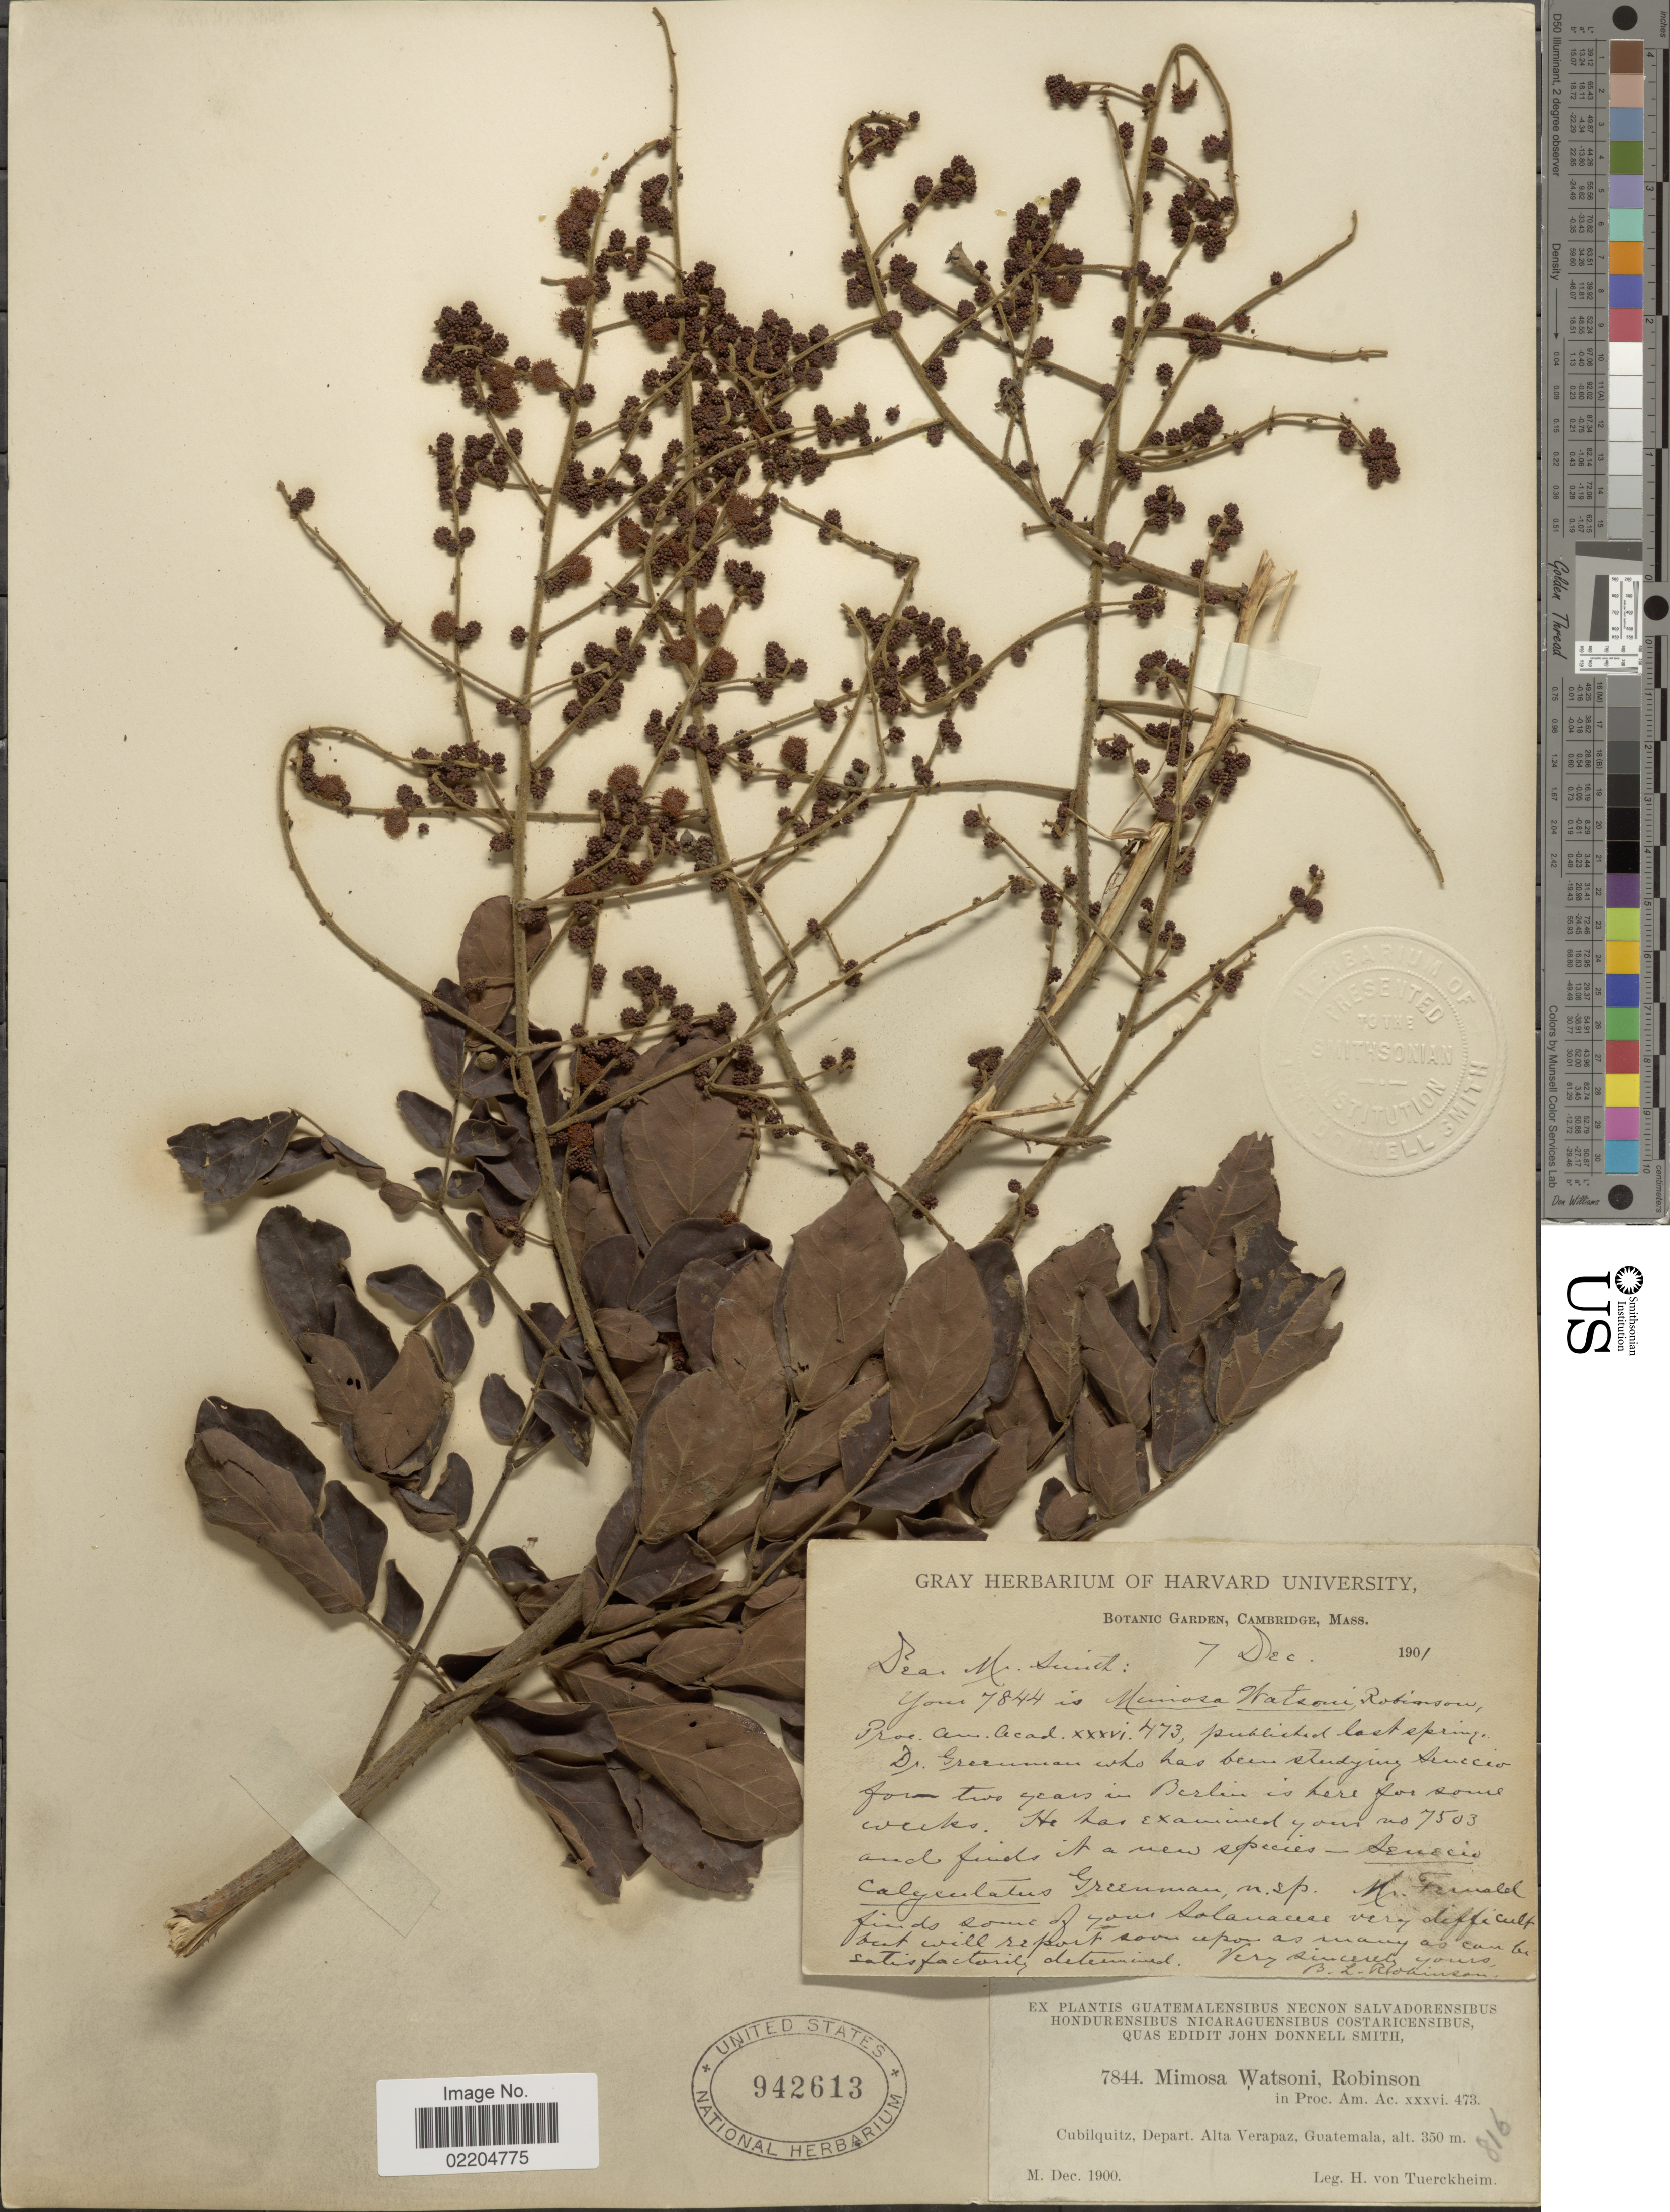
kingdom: Plantae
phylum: Tracheophyta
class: Magnoliopsida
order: Fabales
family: Fabaceae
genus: Mimosa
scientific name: Mimosa watsonii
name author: B.L. Rob.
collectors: H. von Türckheim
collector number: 7844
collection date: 1900-12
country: Guatemala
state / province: Alta Verapaz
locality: Cubilquitz, Depart. Alta Verapaz, Guatemala.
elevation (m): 350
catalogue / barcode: US 942613